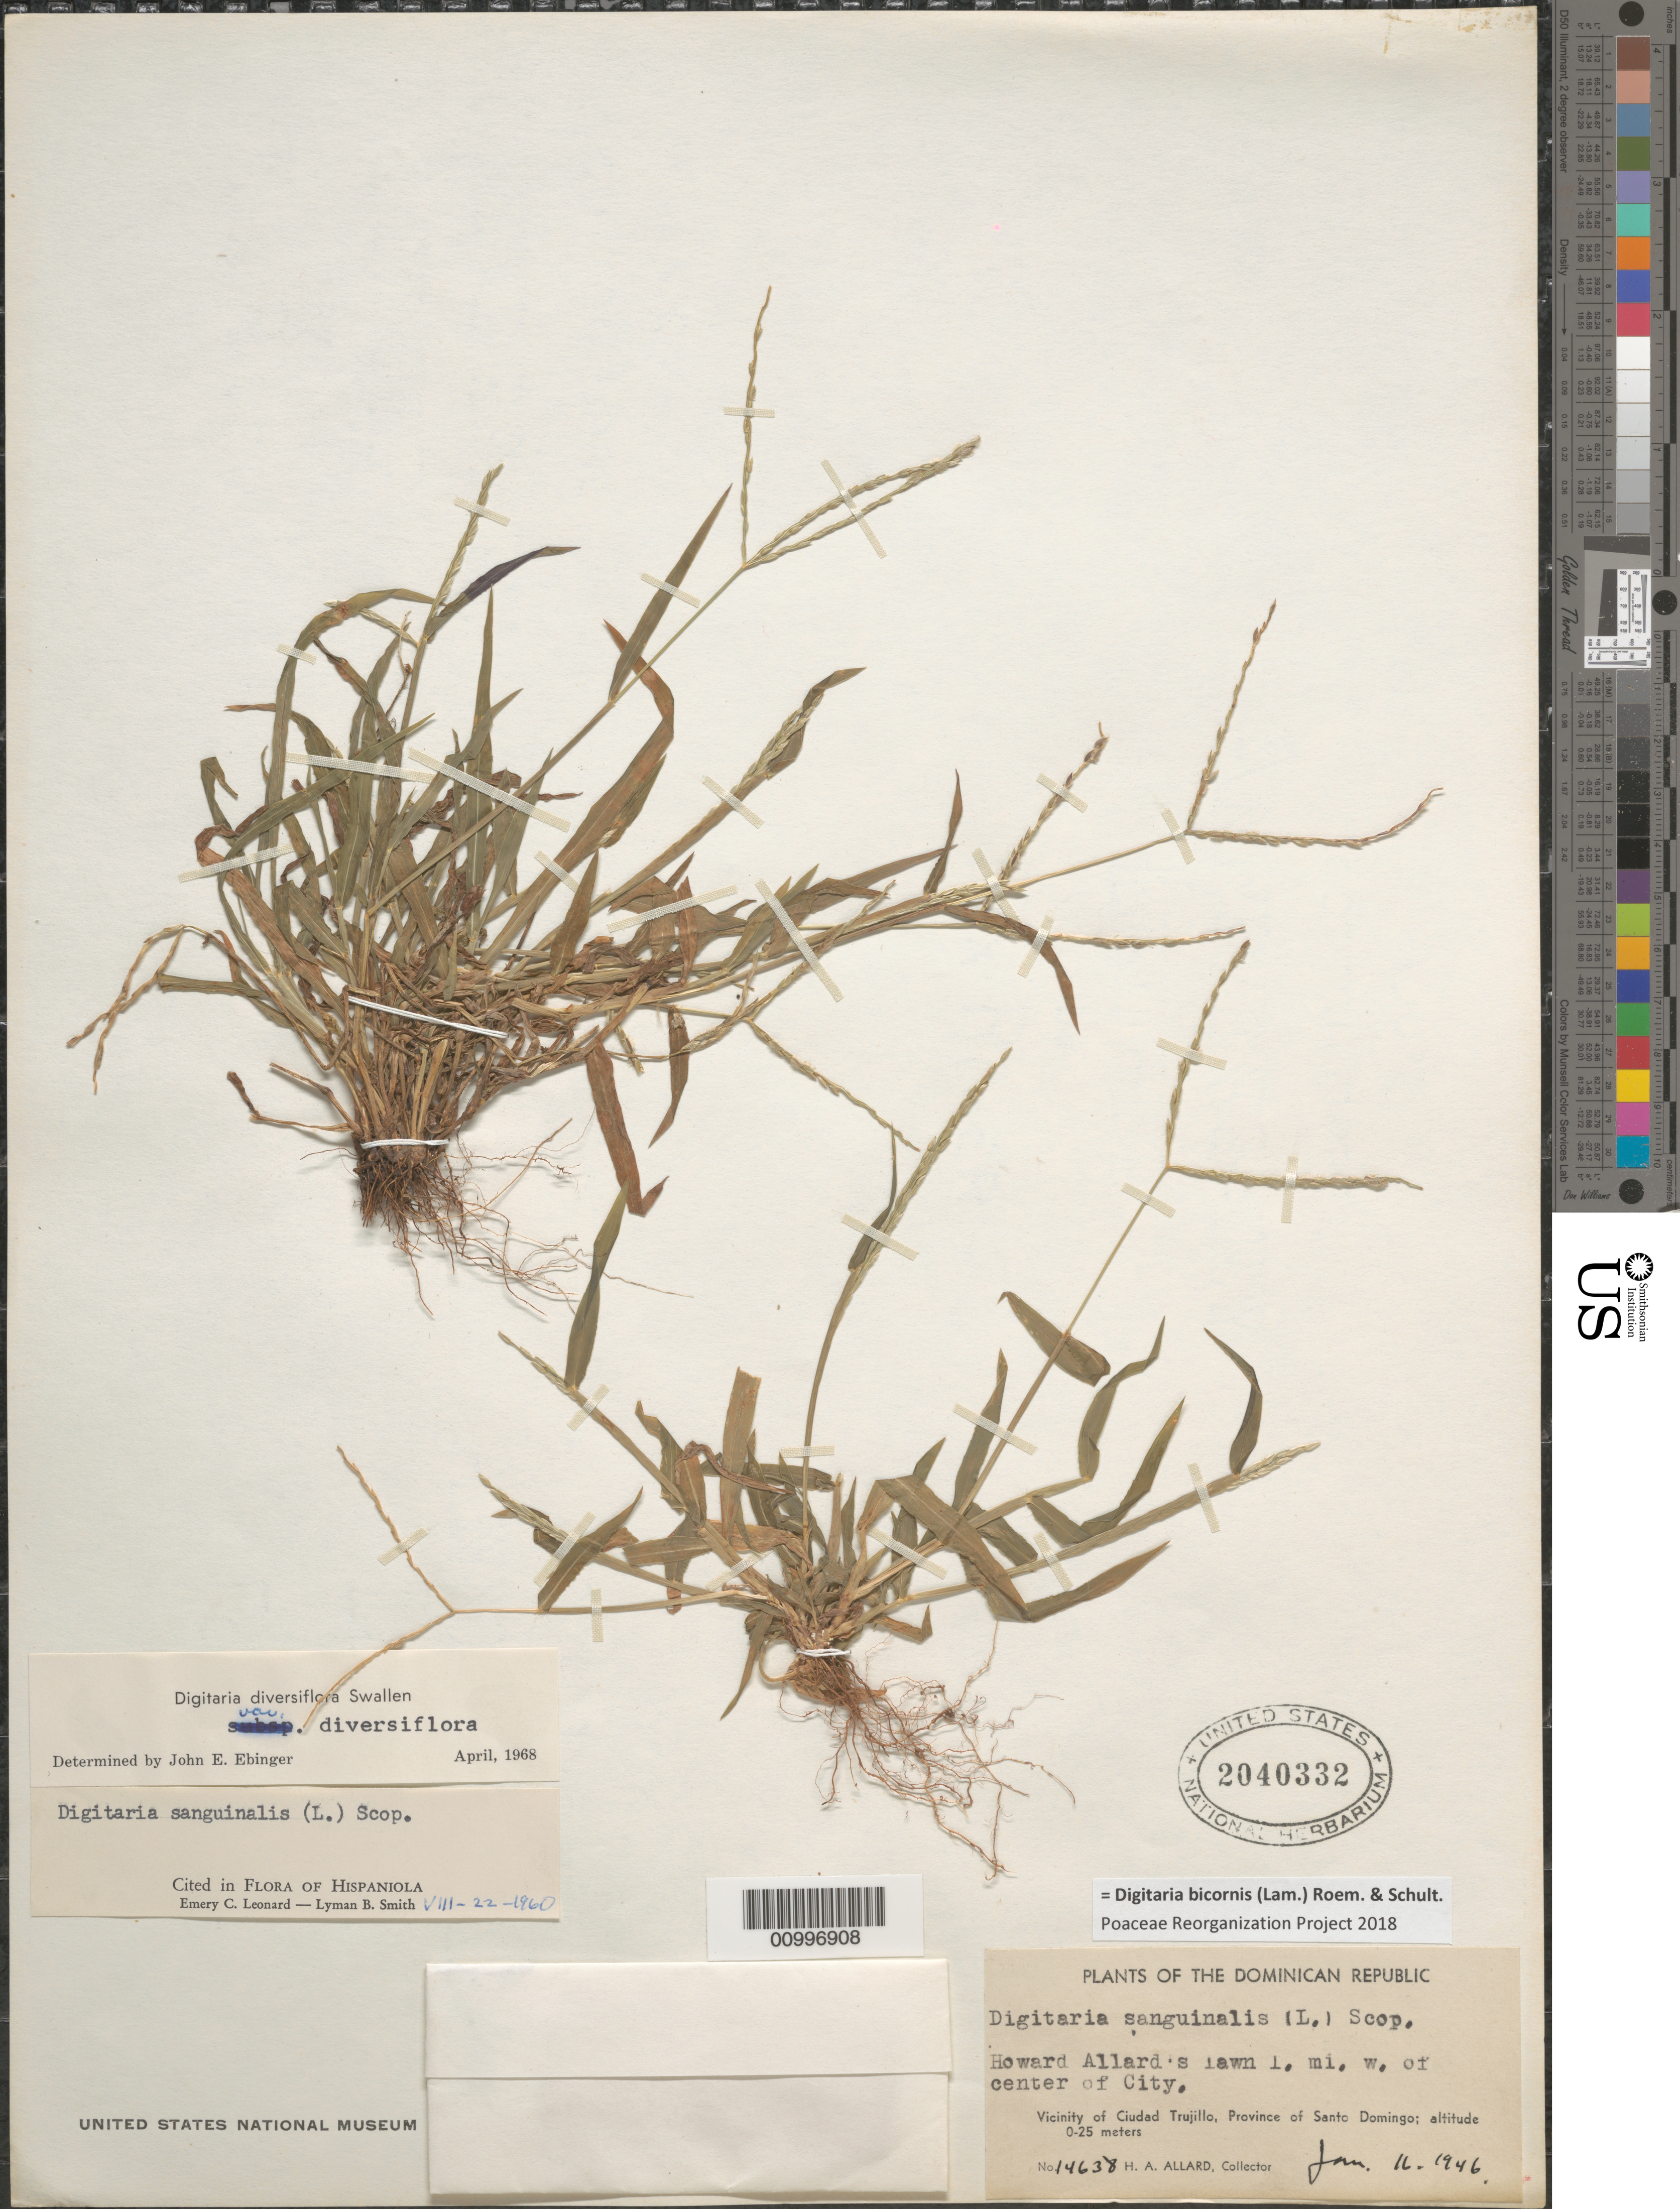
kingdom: Plantae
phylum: Tracheophyta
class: Liliopsida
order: Poales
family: Poaceae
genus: Digitaria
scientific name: Digitaria bicornis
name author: (Lam.) Roem. & Schult.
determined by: Poaceae Reorganization Project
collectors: H. A. Allard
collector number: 14638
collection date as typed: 16 Jan 1946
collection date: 1946-01-16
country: Dominican Republic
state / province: Distrito Nacional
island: Hispaniola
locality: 1 mile west of center of Santo Domingo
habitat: on lawn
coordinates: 0 N, 0 E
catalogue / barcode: US 2040332